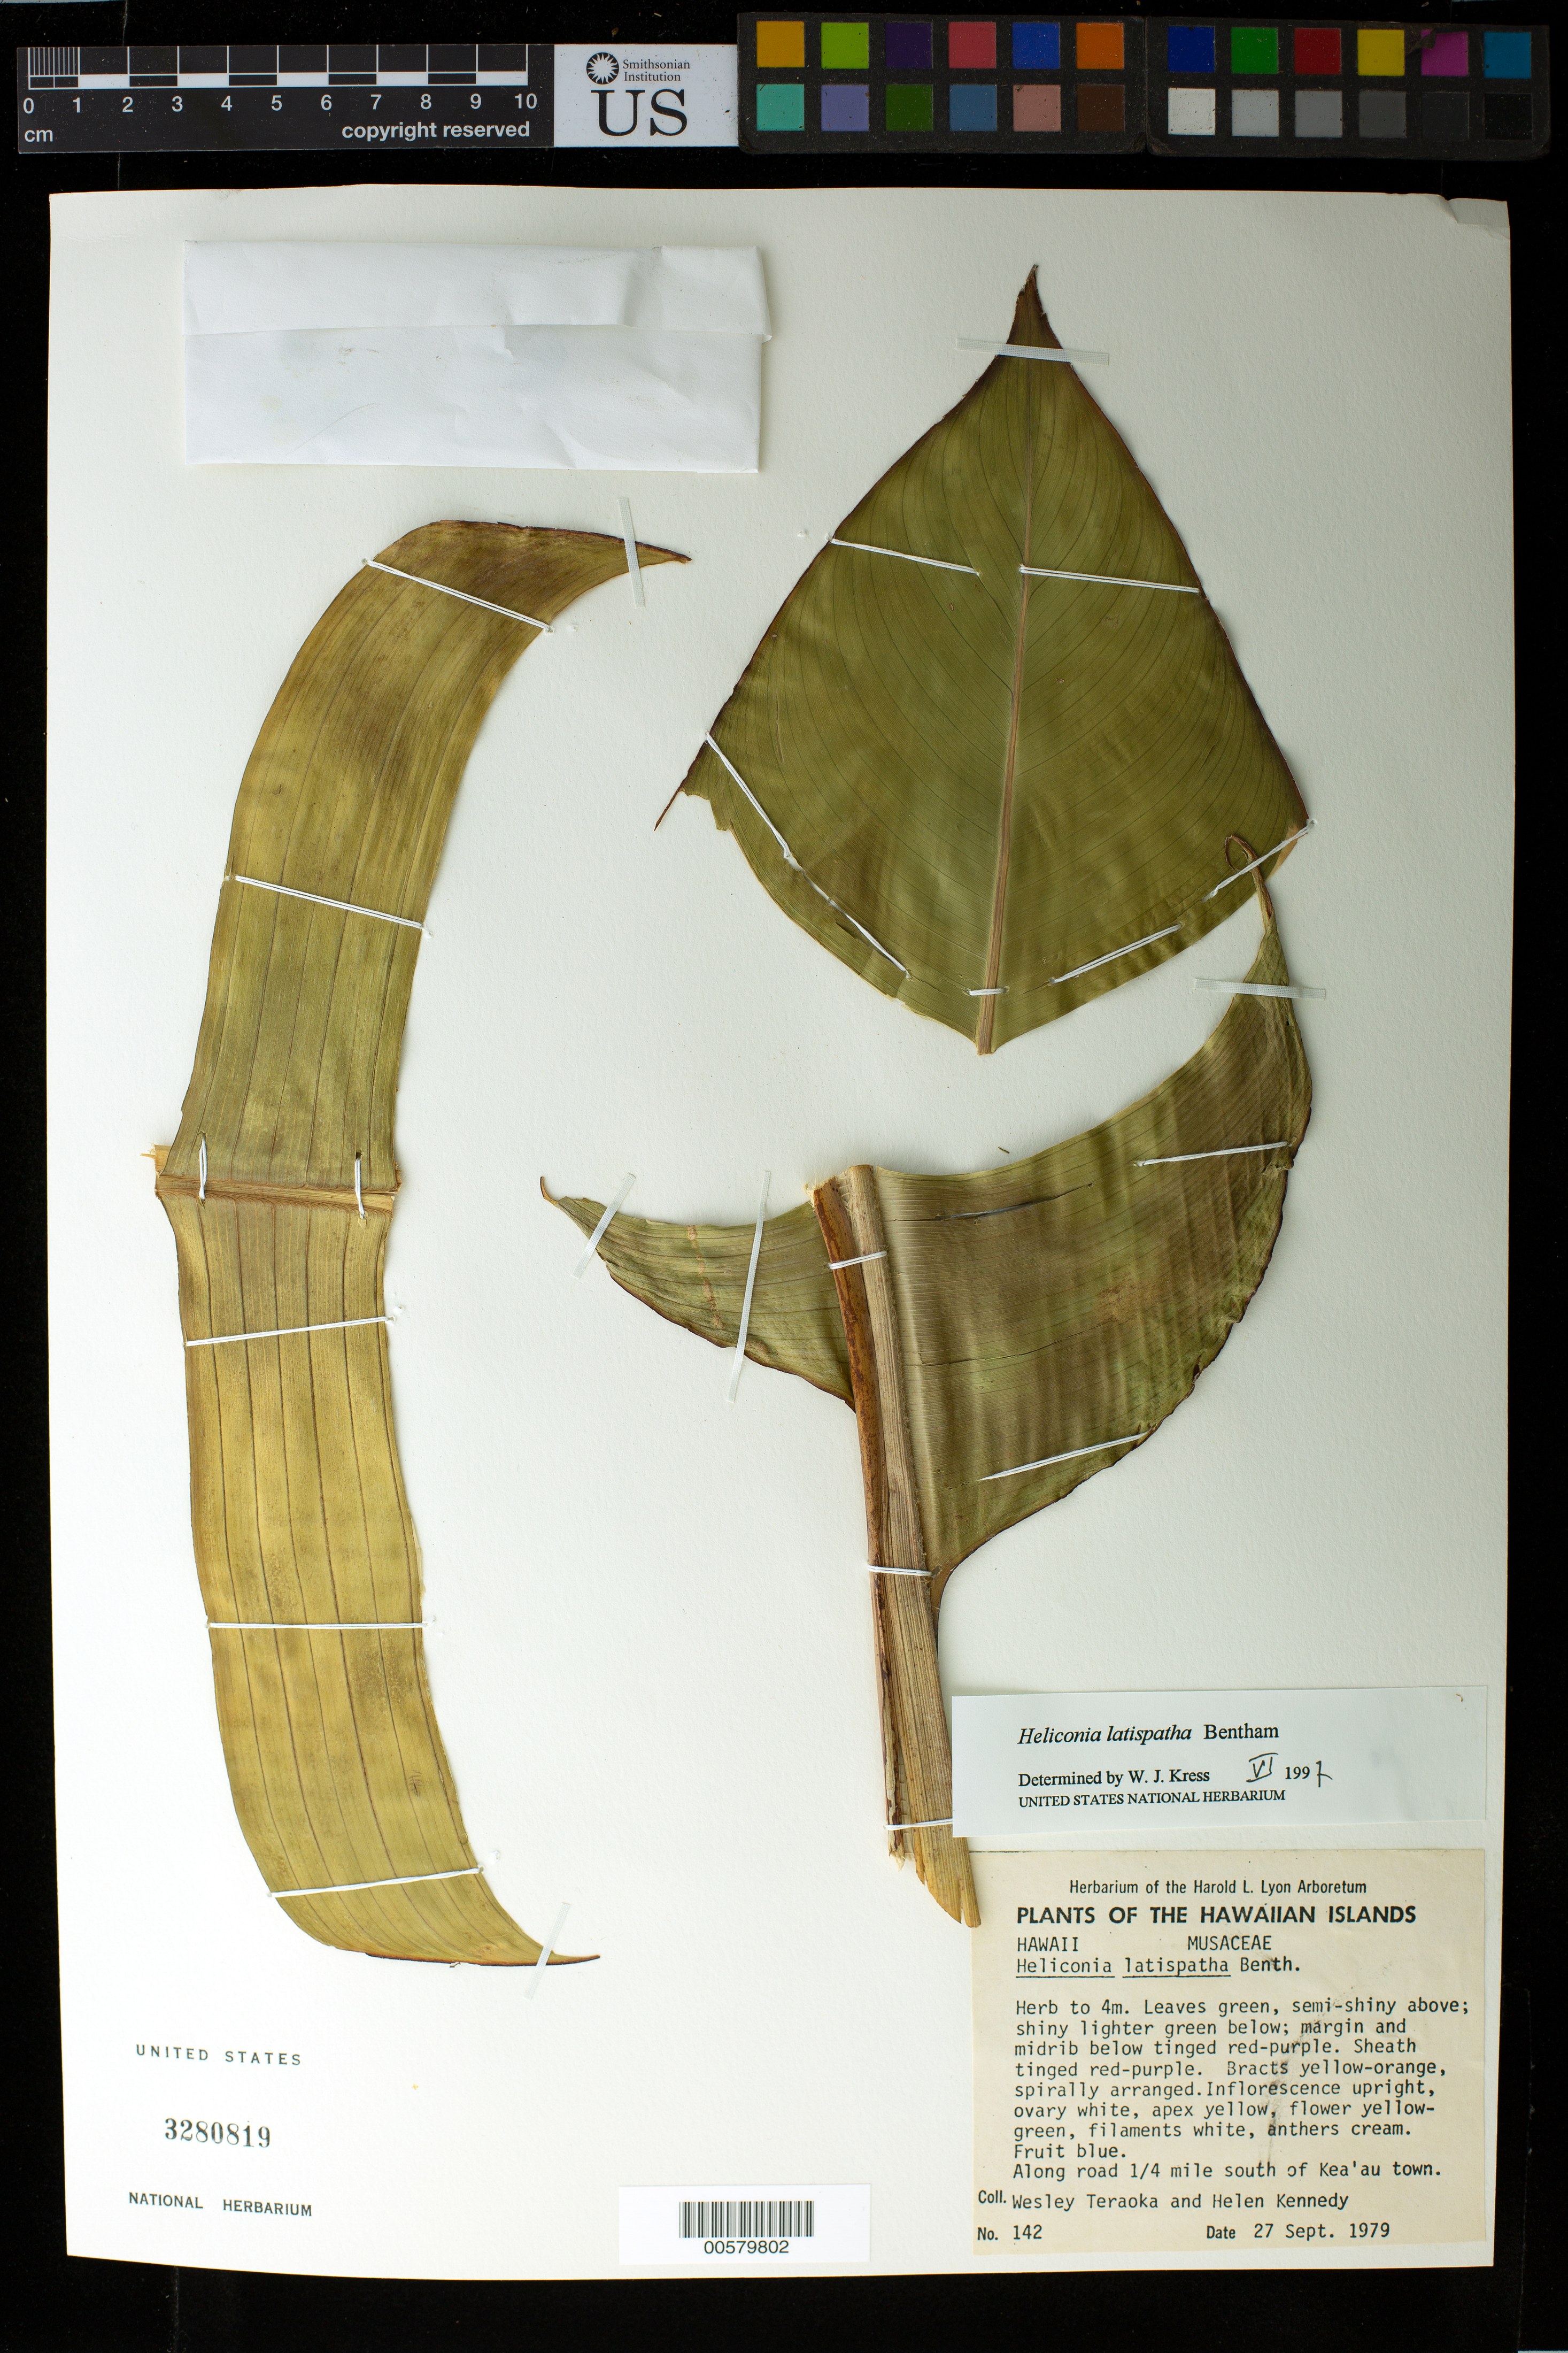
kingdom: Plantae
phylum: Tracheophyta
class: Liliopsida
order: Zingiberales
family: Heliconiaceae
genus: Heliconia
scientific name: Heliconia latispatha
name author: Benth.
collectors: W. Teraoka & H. Kennedy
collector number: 142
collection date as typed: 27 Sep 1979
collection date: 1979-09-27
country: United States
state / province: Hawaii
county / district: Kauai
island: Kaua'i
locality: S of kea'au town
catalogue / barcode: US 3280819